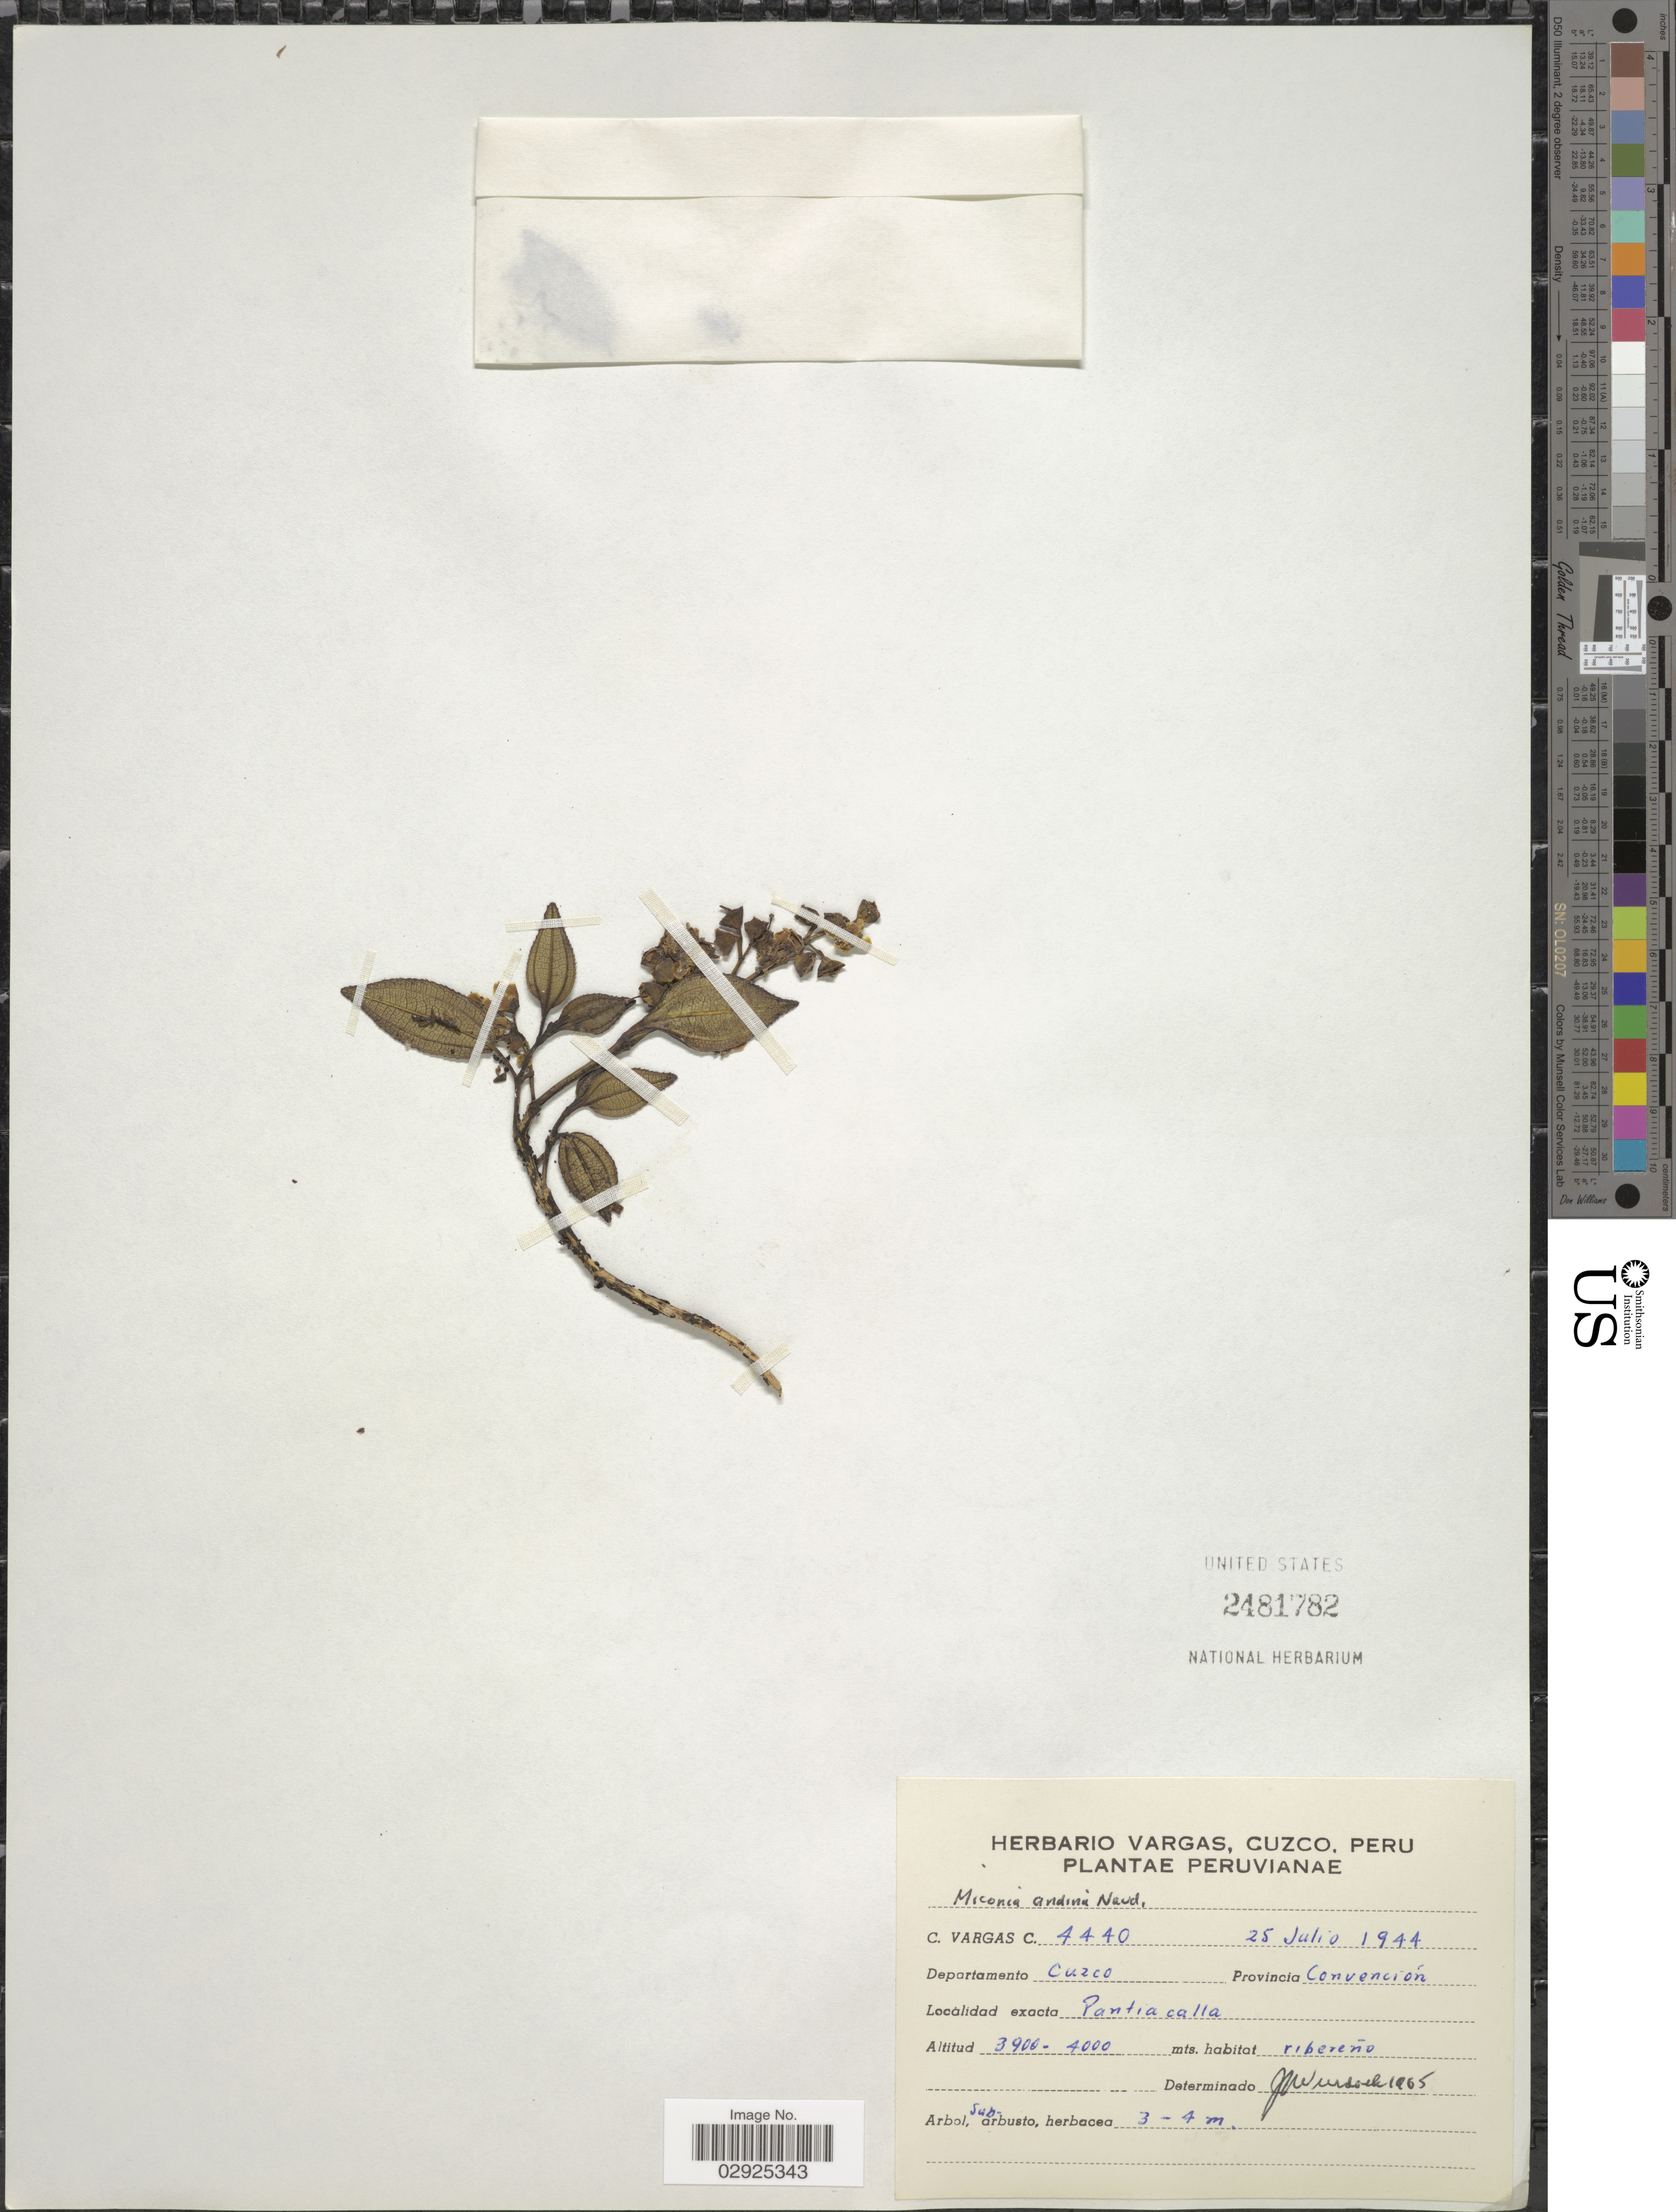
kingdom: Plantae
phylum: Tracheophyta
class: Magnoliopsida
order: Myrtales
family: Melastomataceae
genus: Miconia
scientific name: Miconia andina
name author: (Naudin) Naudin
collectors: C. Vargas Calderón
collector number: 4440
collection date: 1944-07-25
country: Peru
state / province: Cusco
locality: Departamento Cuzco, Provincia Convención, Pantiacalla.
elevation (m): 3900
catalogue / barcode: US 2481782